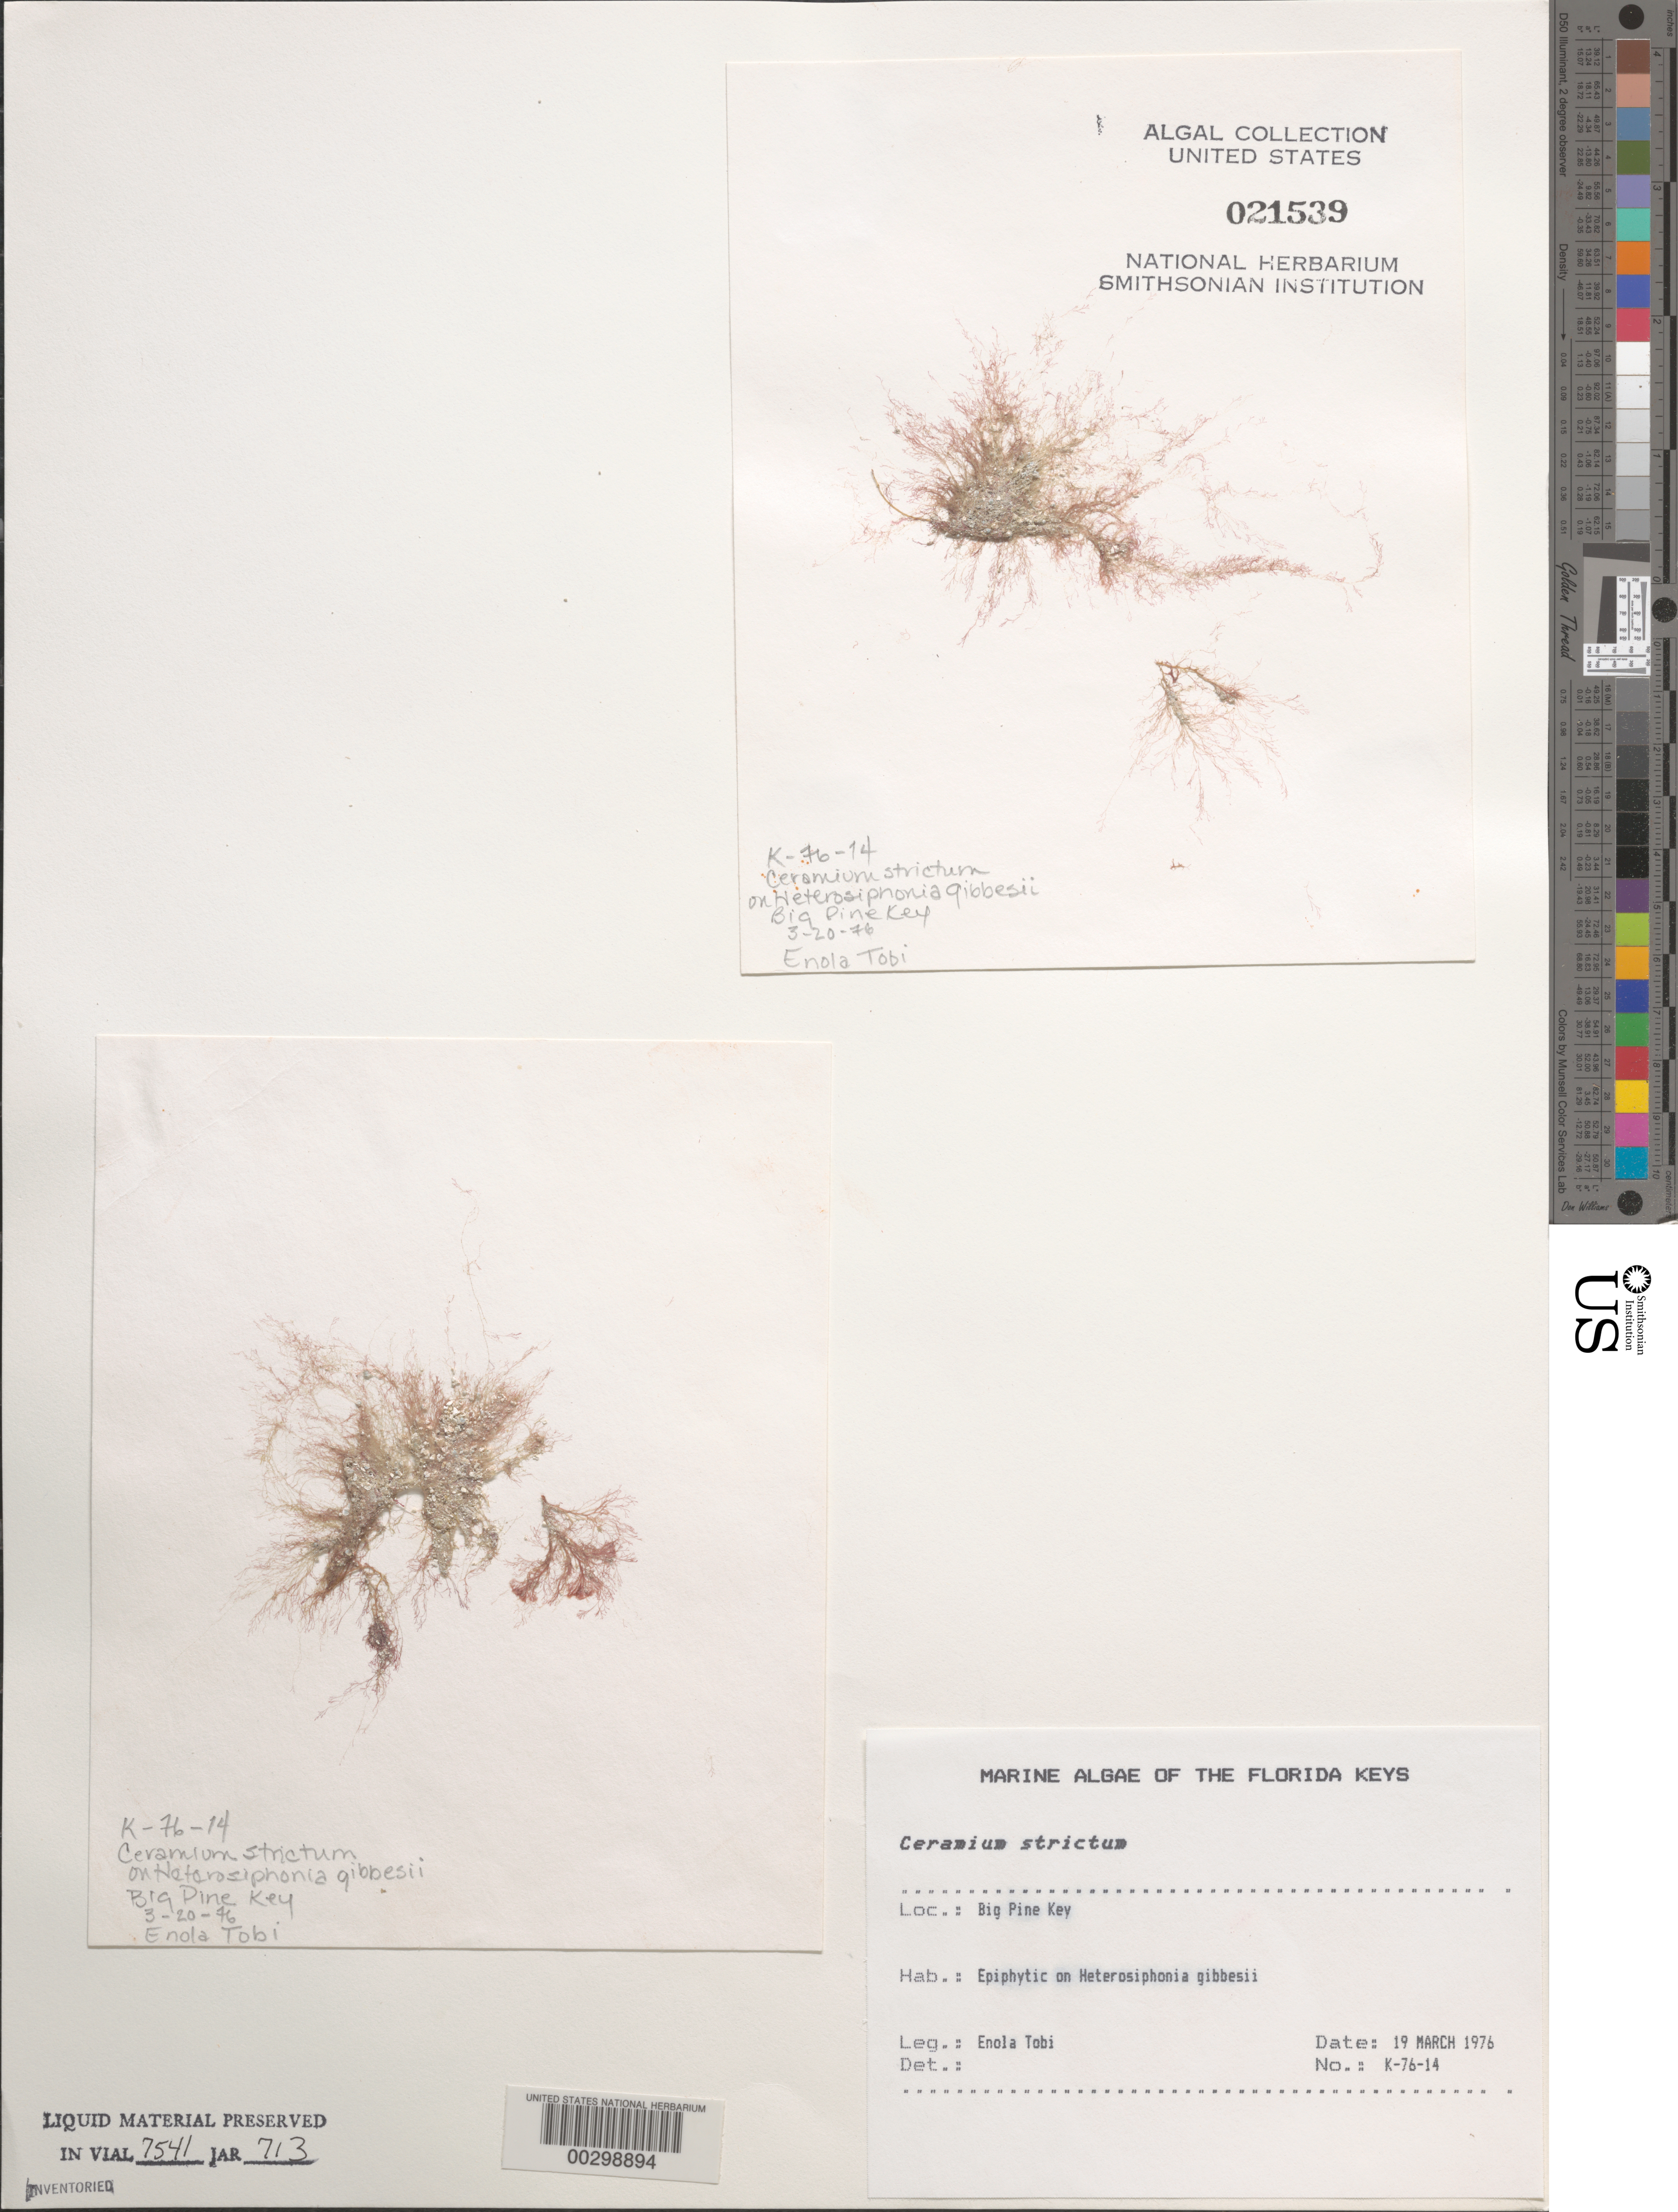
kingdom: Plantae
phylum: Rhodophyta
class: Florideophyceae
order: Ceramiales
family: Ceramiaceae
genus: Ceramium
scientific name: Ceramium strictum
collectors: E. Tobi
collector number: K-76-14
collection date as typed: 19 Mar 1976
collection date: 1976-03-19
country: United States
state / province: Florida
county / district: Monroe County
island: Big Pine Key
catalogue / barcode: US 21539